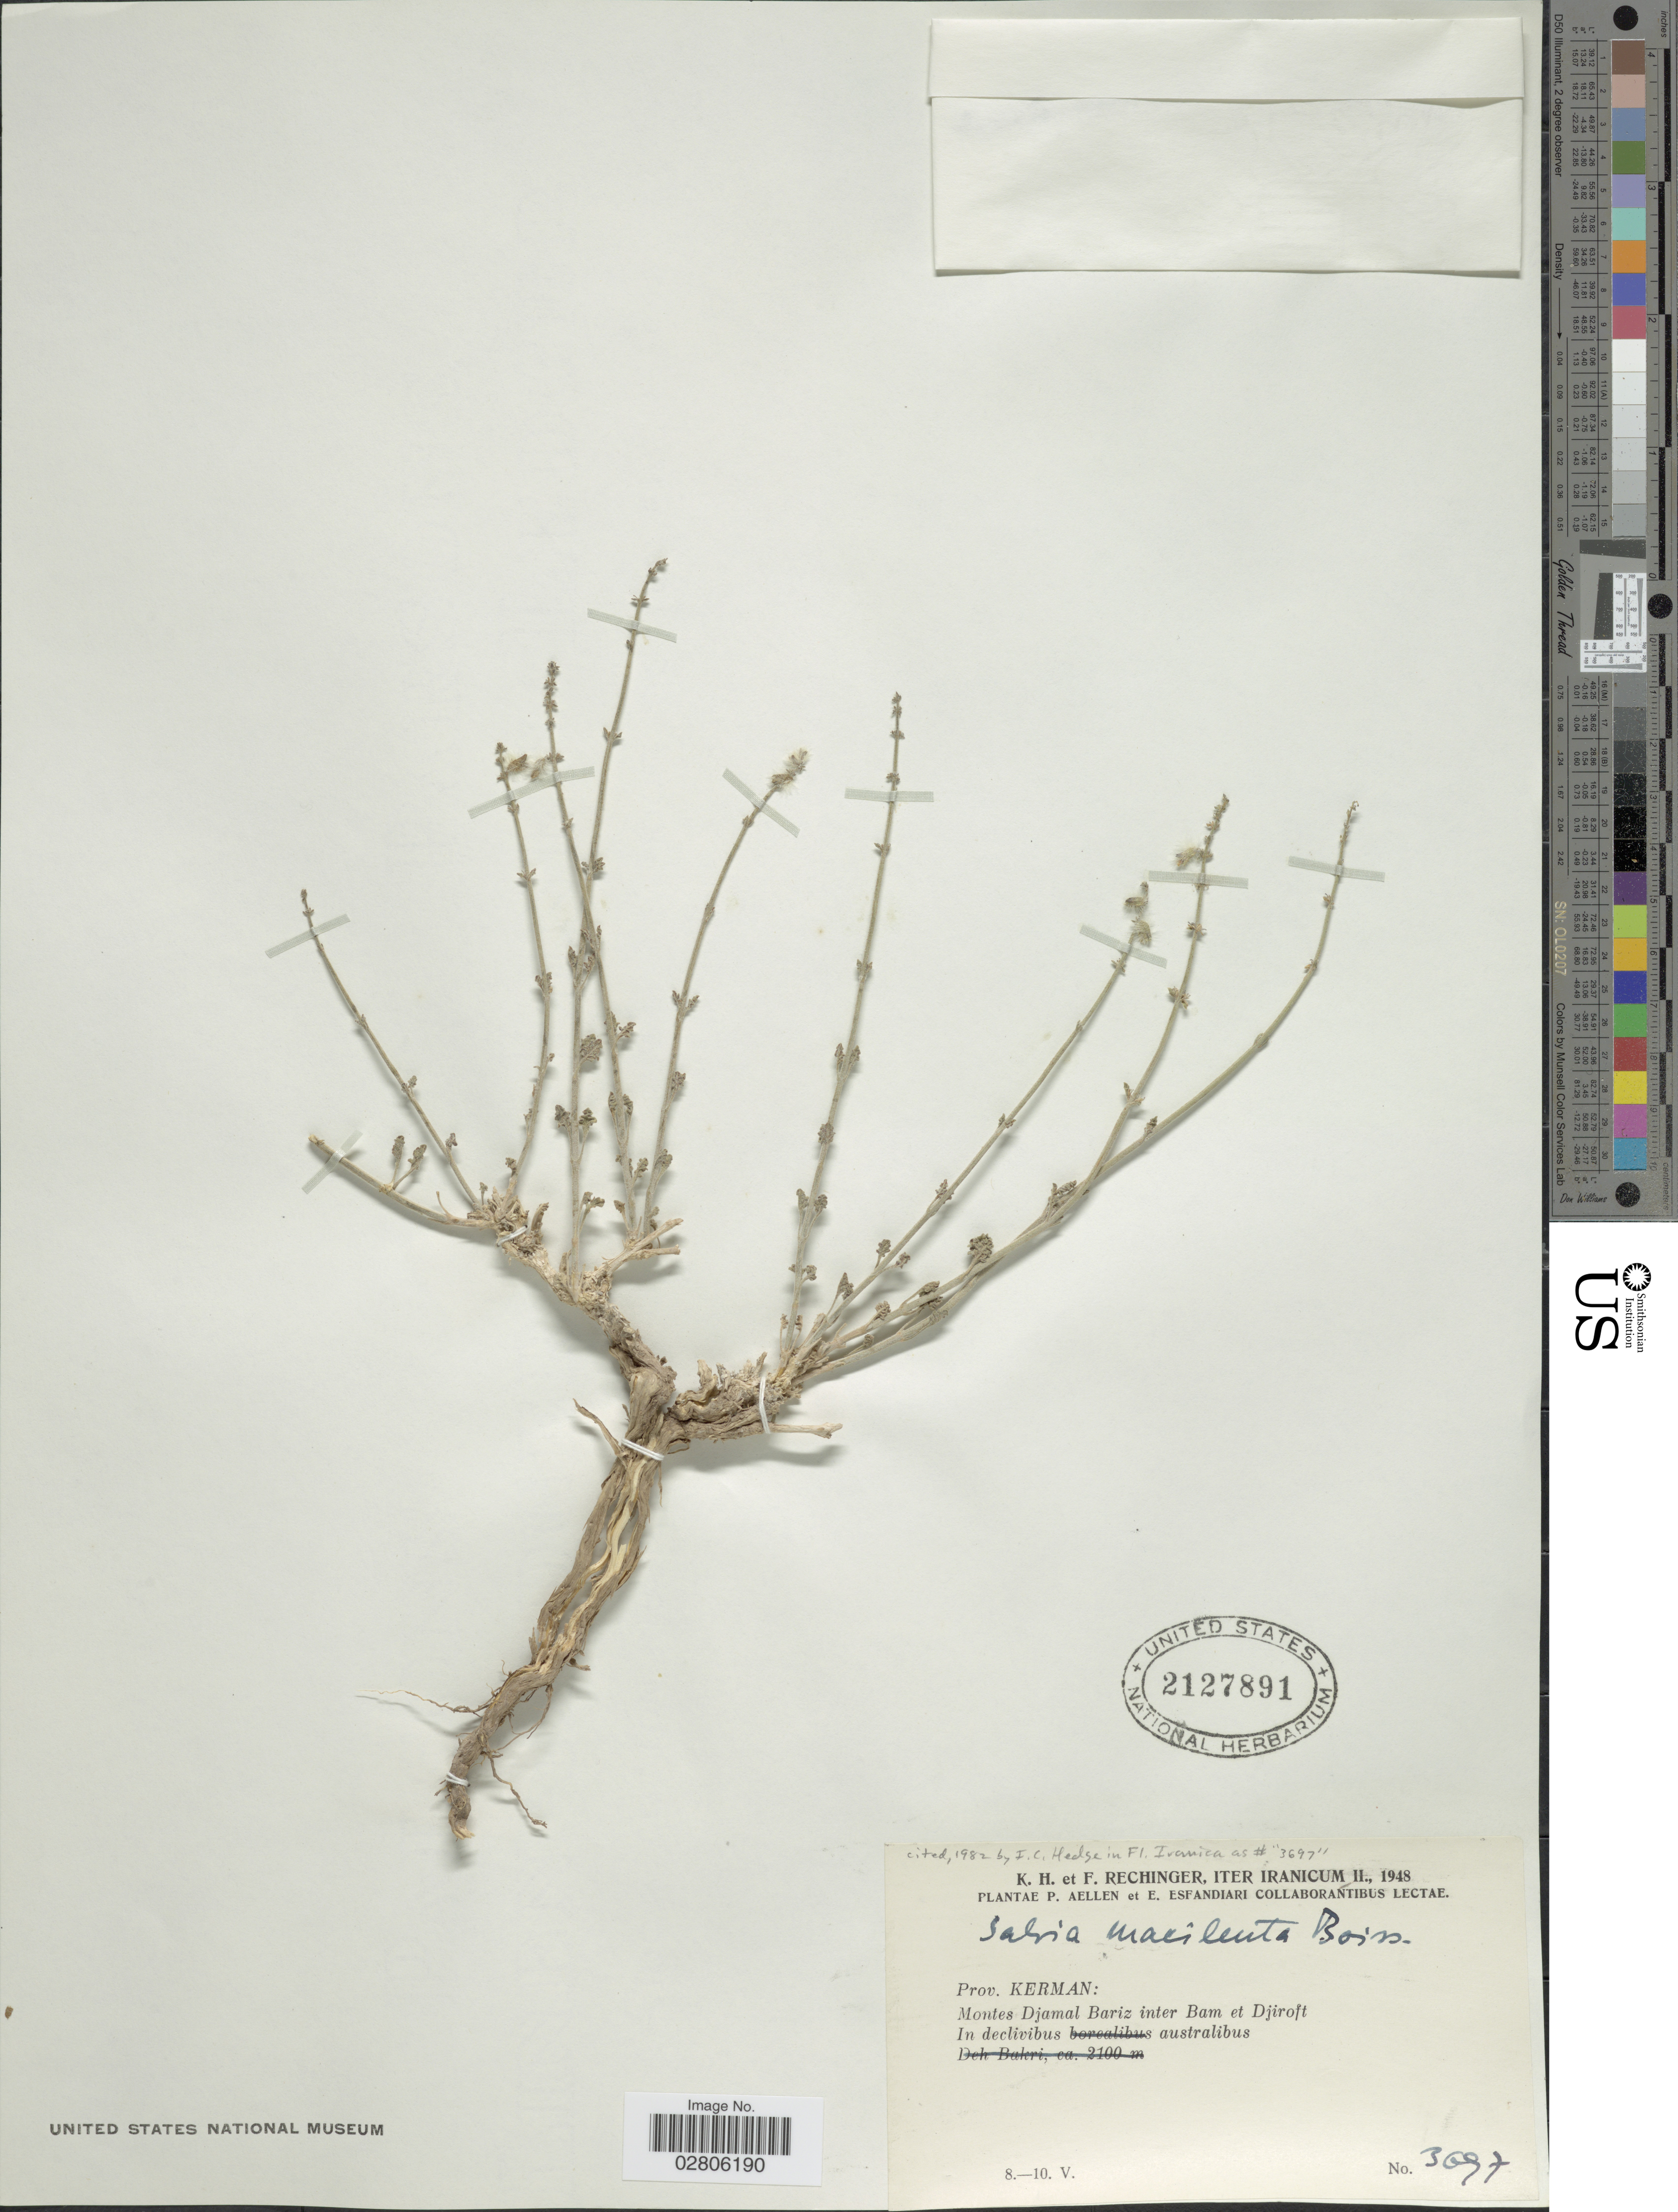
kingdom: Plantae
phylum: Tracheophyta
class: Magnoliopsida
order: Lamiales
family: Lamiaceae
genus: Salvia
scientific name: Salvia macilenta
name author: Boiss.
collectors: K. H. Rechinger & F. Rechinger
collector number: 3697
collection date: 1948-05-08/1948-05-10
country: Iran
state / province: Kerman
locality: Montes Djamal Bariz inter Bam et Djiroft.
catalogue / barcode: US 2127891